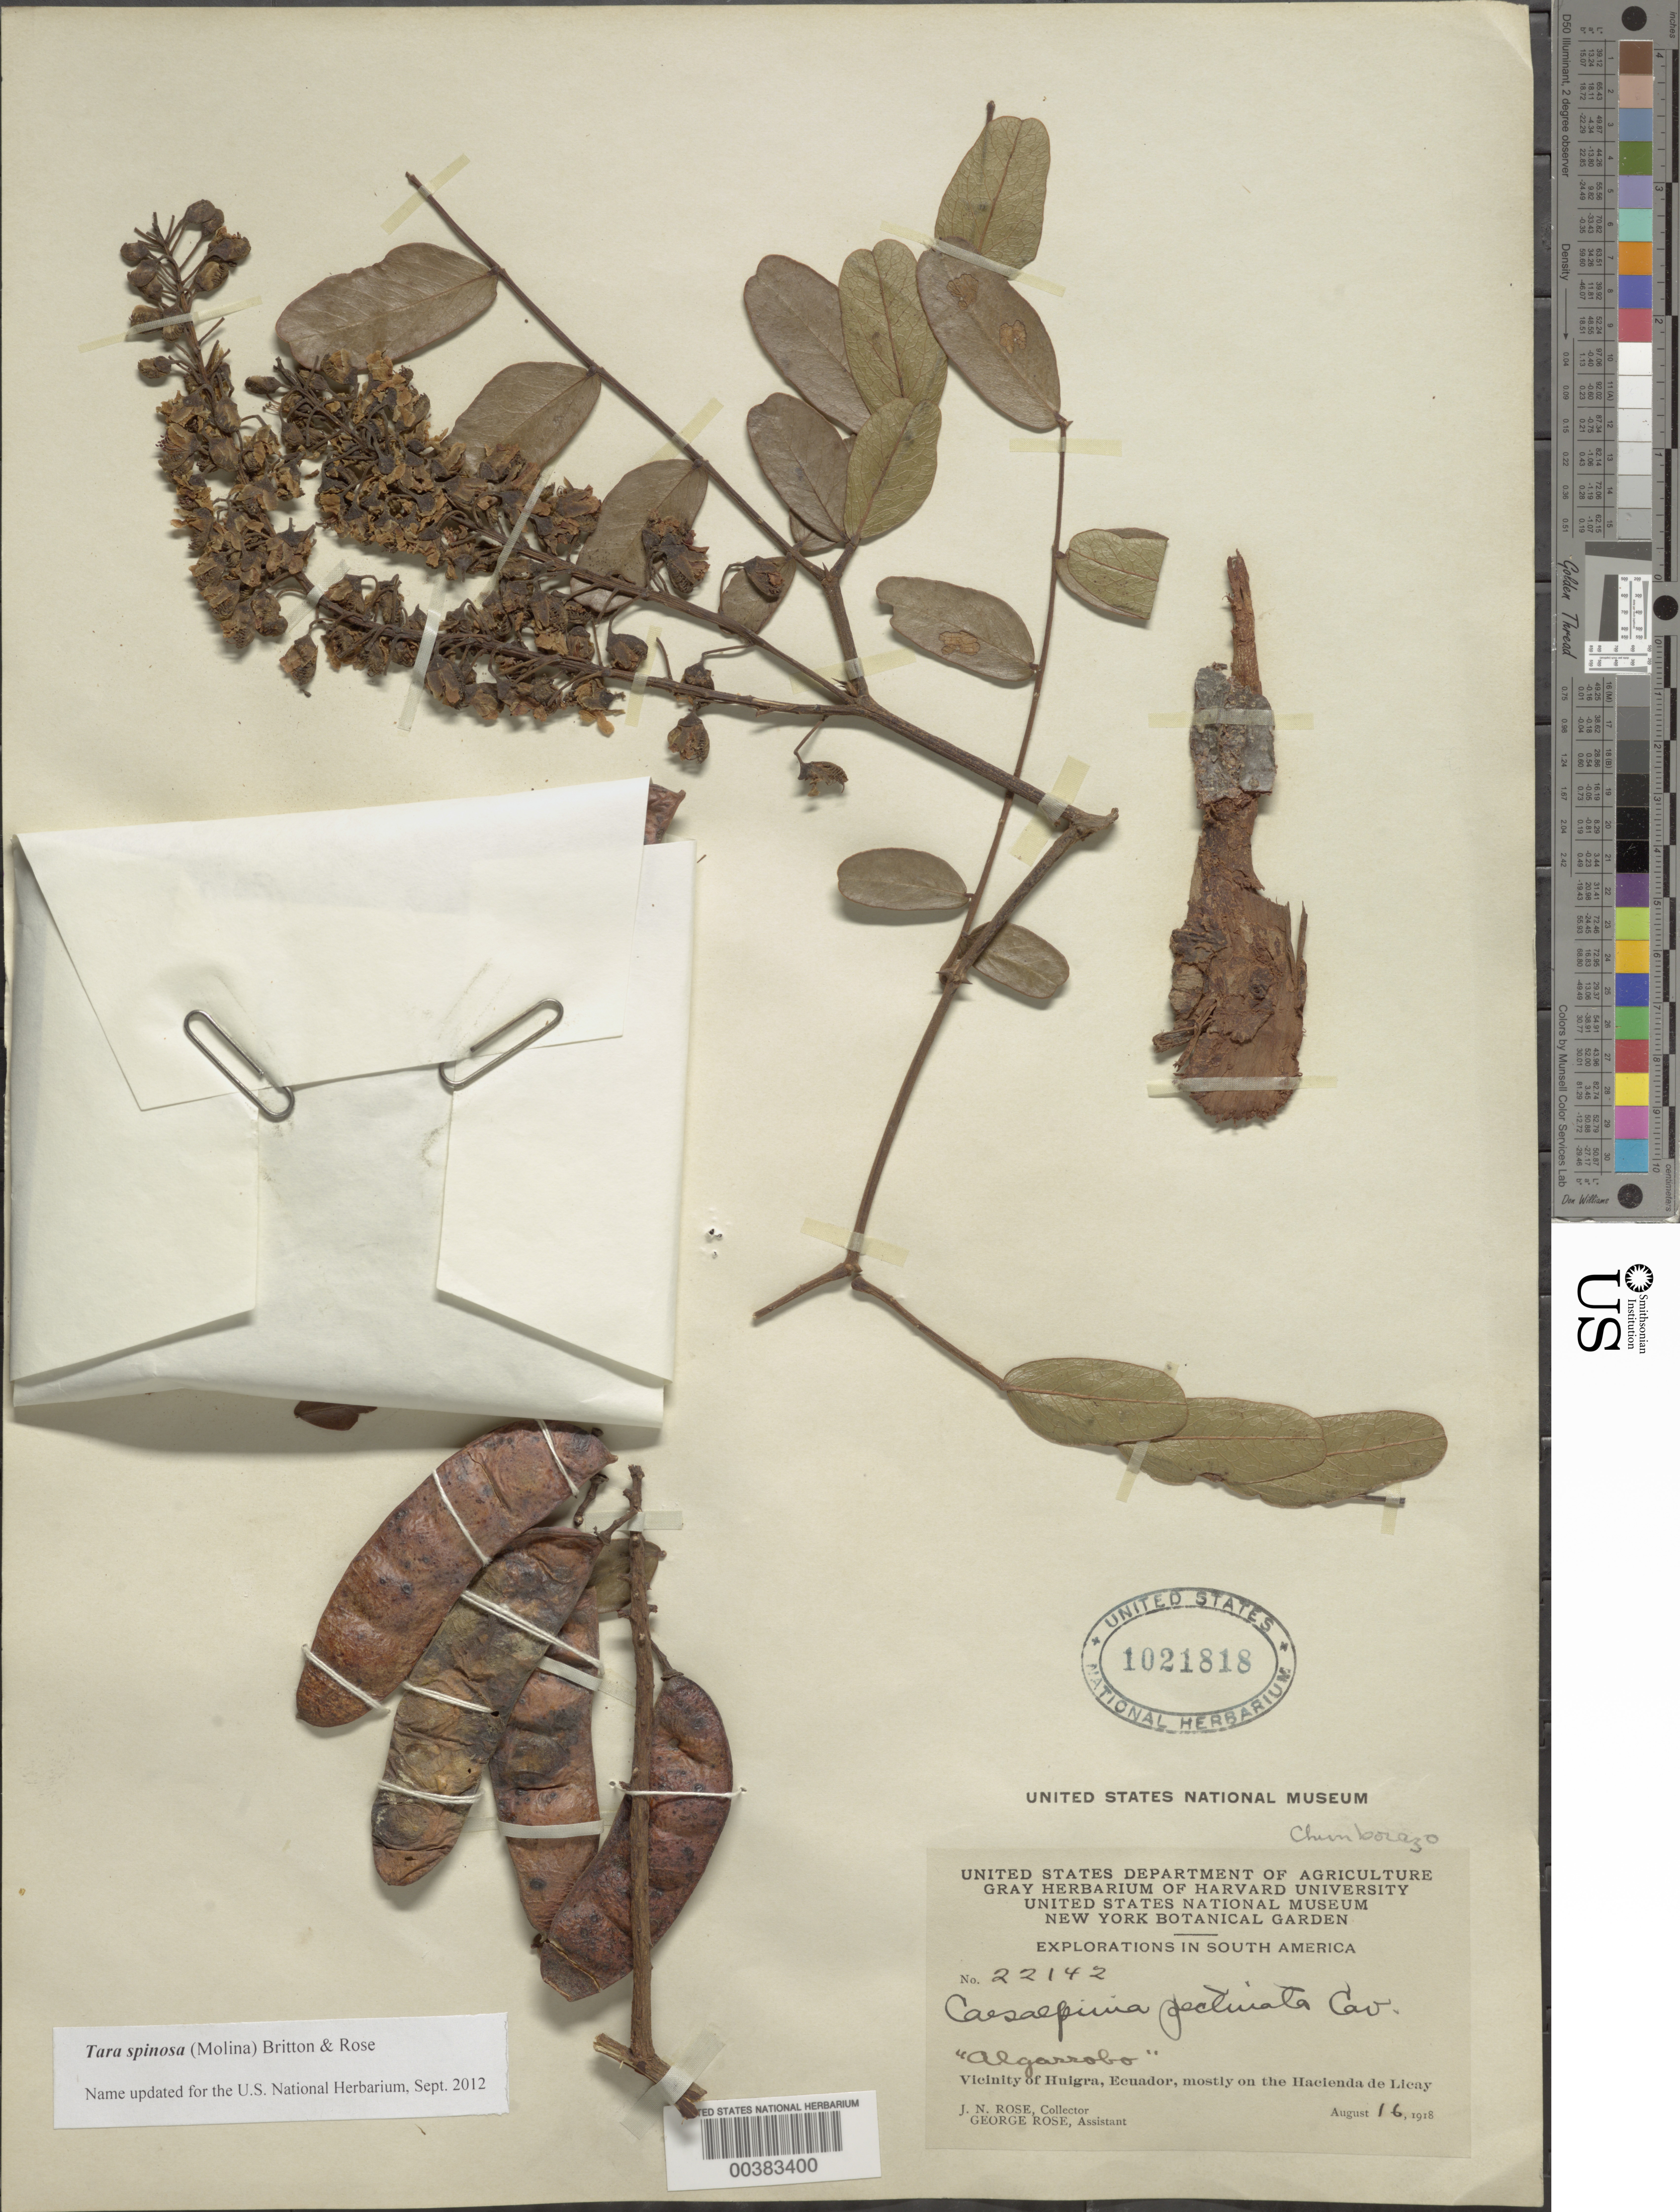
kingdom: Plantae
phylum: Tracheophyta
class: Magnoliopsida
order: Fabales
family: Fabaceae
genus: Tara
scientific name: Tara spinosa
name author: (Molina) Britton & Rose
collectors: J. N. Rose & G. Rose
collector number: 22142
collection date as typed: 16 Aug 1918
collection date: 1918-08-16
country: Ecuador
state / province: Chimborazo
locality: Vicinity of Huigra, mostly on the Hacienda de Licay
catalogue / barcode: US 1021818